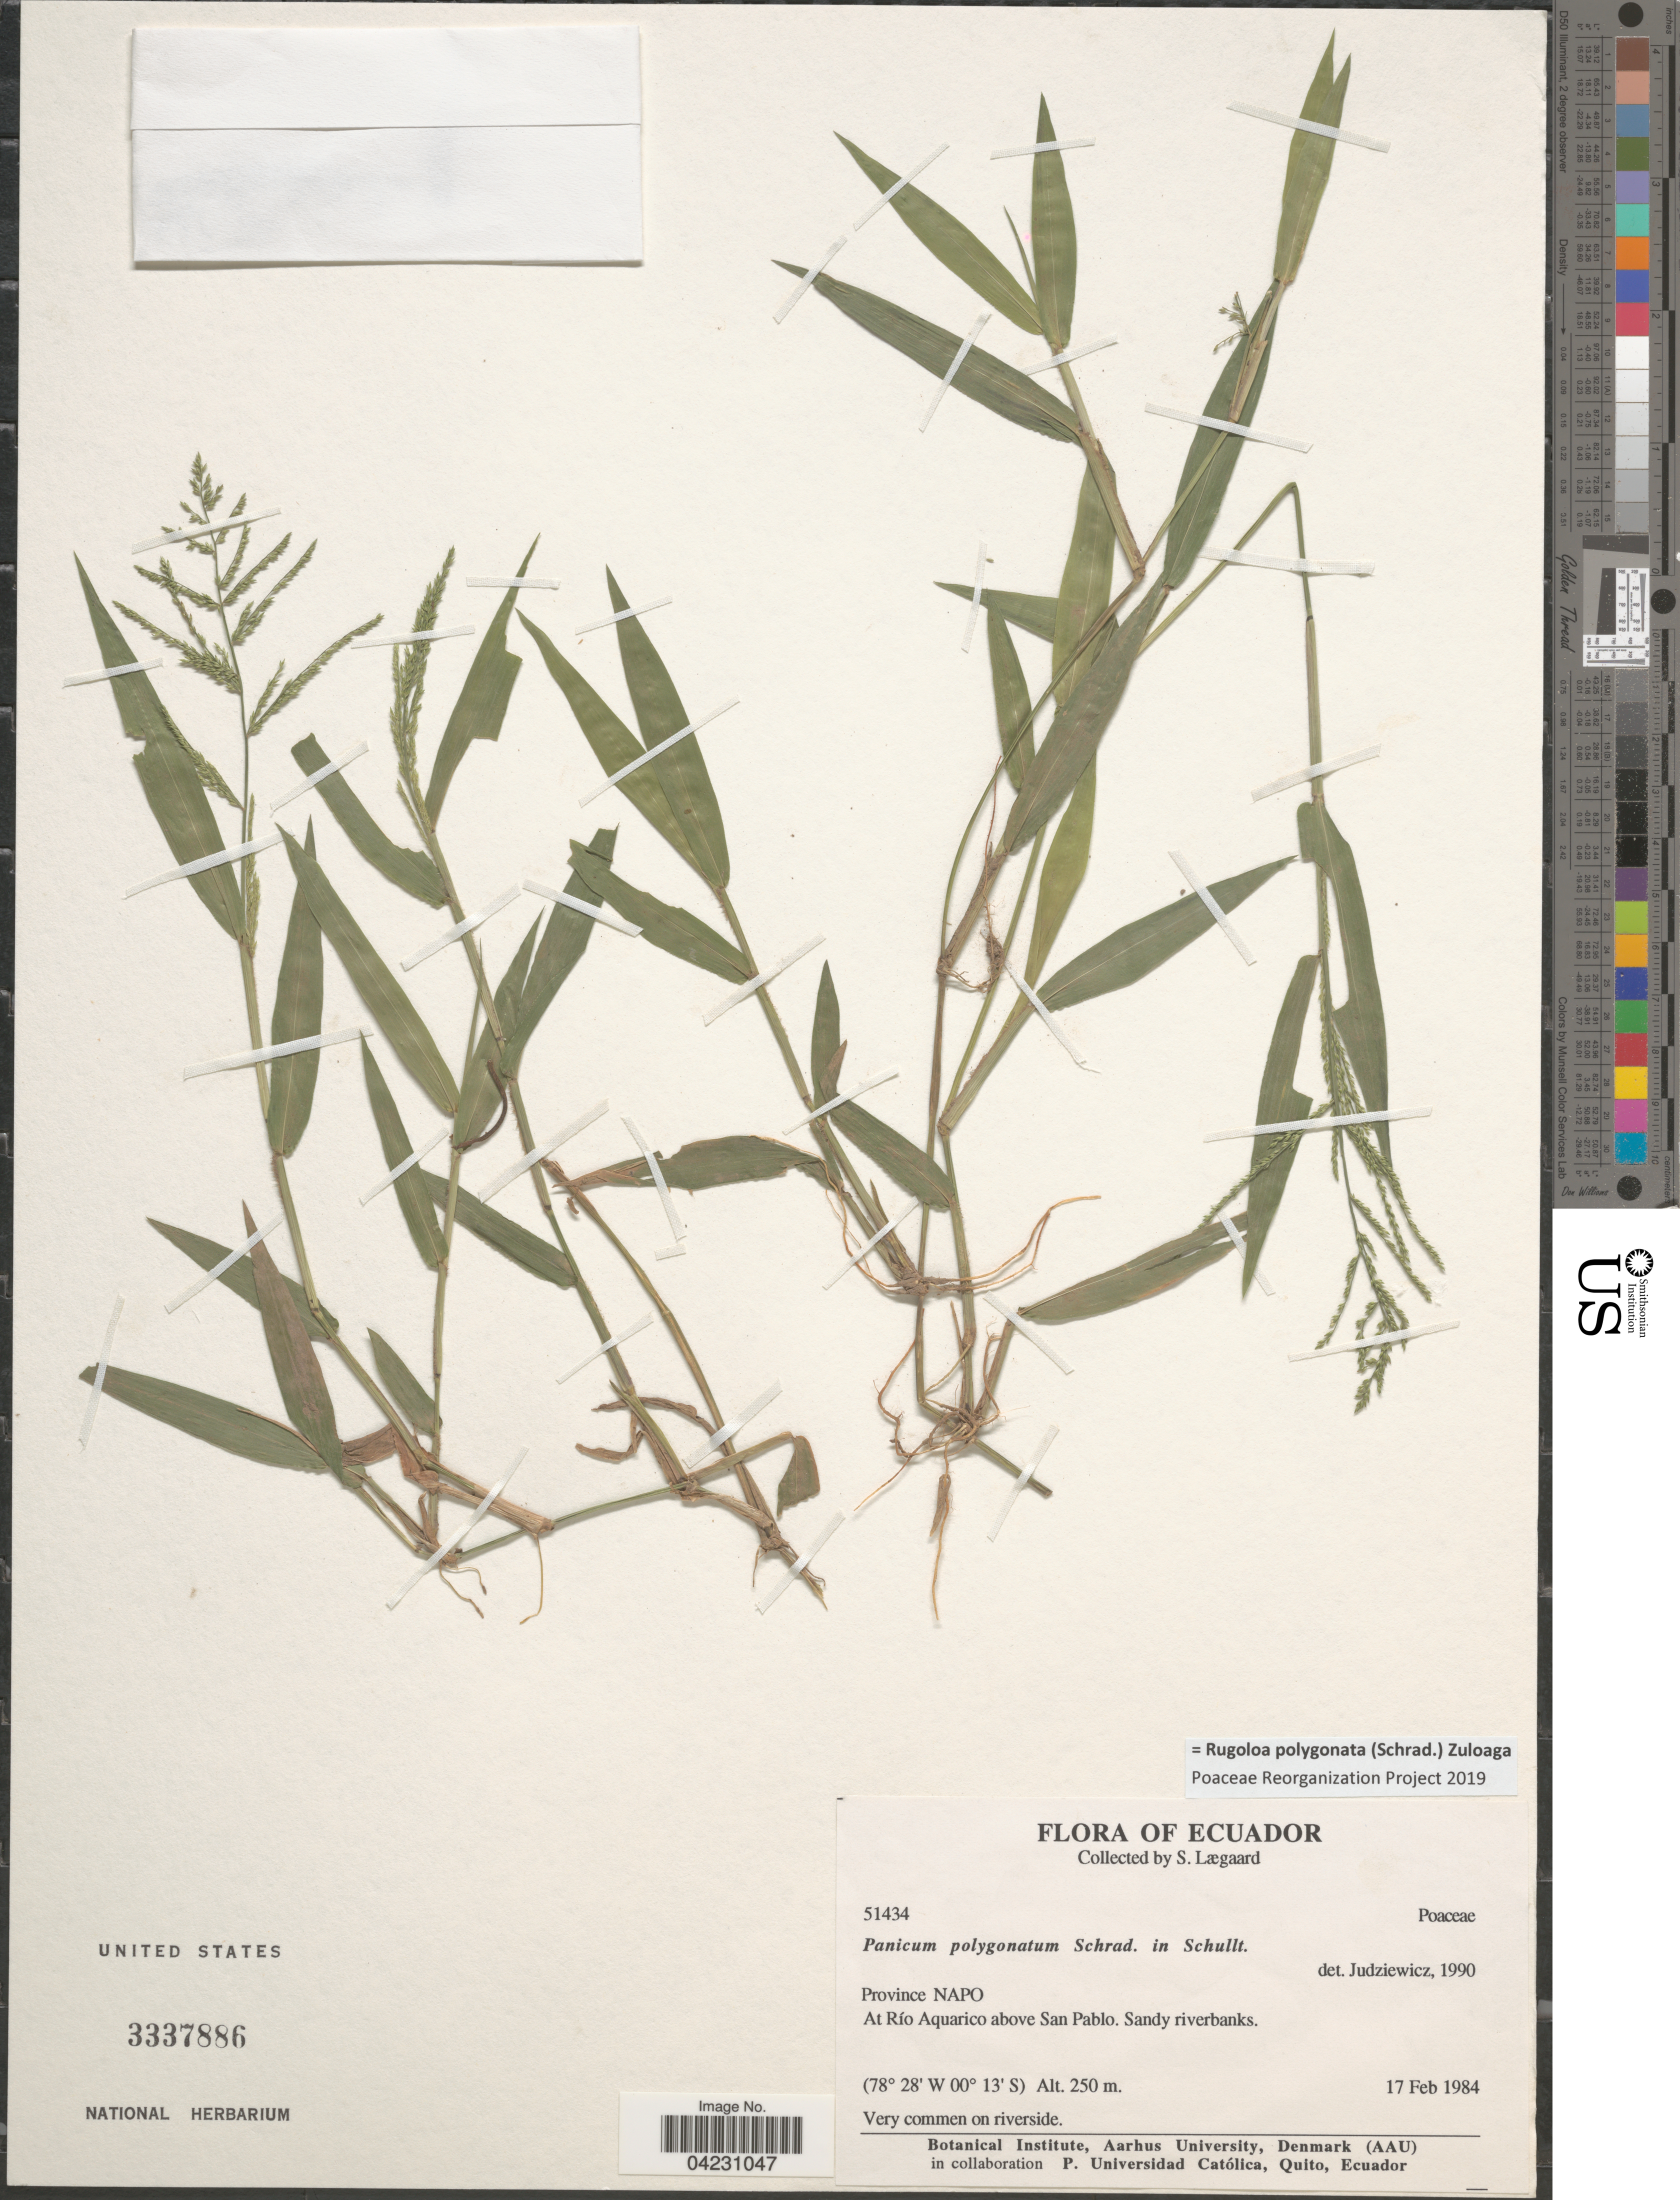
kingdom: Plantae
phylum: Tracheophyta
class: Liliopsida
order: Poales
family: Poaceae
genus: Rugoloa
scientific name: Rugoloa polygonata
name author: (Schrad.) Zuloaga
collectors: S. Lægaard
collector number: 51434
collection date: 1984-02-17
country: Ecuador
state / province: Napo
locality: Province Napo. At Río Aquarico above San Pablo. Sandy riverbanks. Very common on riverside.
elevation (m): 250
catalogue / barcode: US 3337886